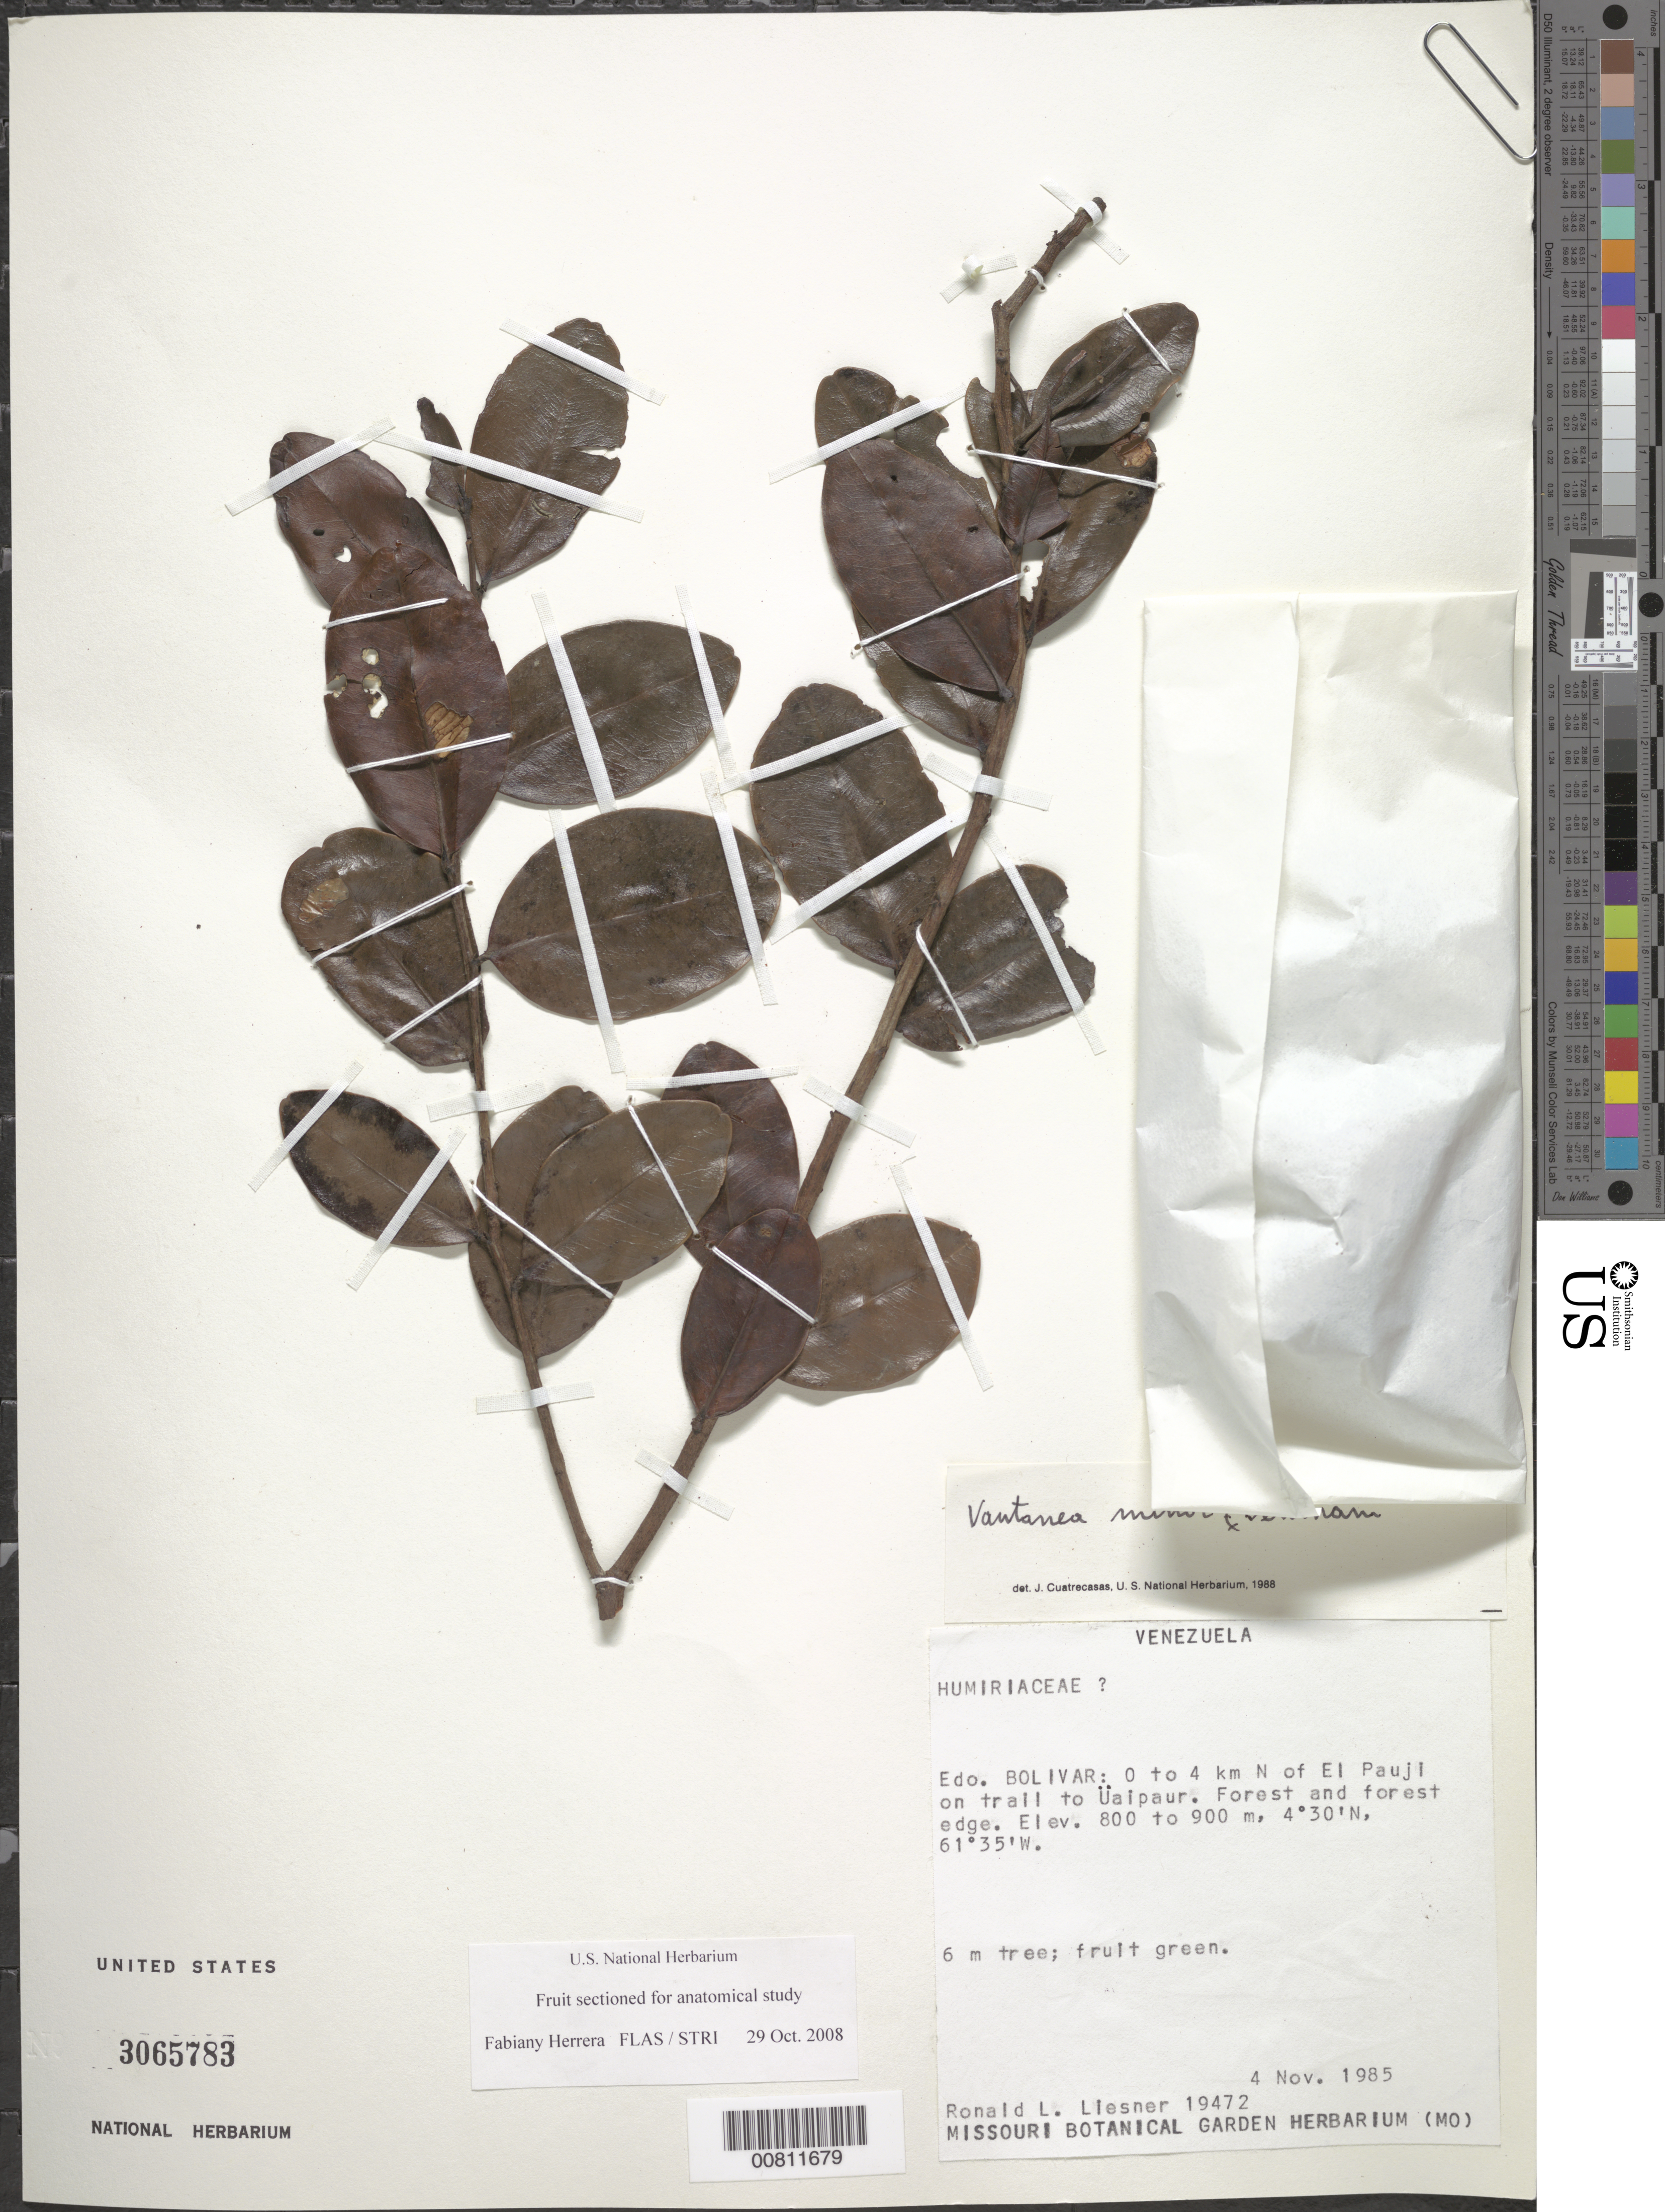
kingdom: Plantae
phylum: Tracheophyta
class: Magnoliopsida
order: Malpighiales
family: Humiriaceae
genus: Vantanea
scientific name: Vantanea minor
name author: Benth.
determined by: Cuatrecasas, J.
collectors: R. L. Liesner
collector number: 19472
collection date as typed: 4-Nov-85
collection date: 1985-11-04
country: Venezuela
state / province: Bolívar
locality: El Pauji, 0-4 km N of, on trail to Üaipaur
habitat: Forest and forest edge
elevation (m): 800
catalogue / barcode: US 3065783